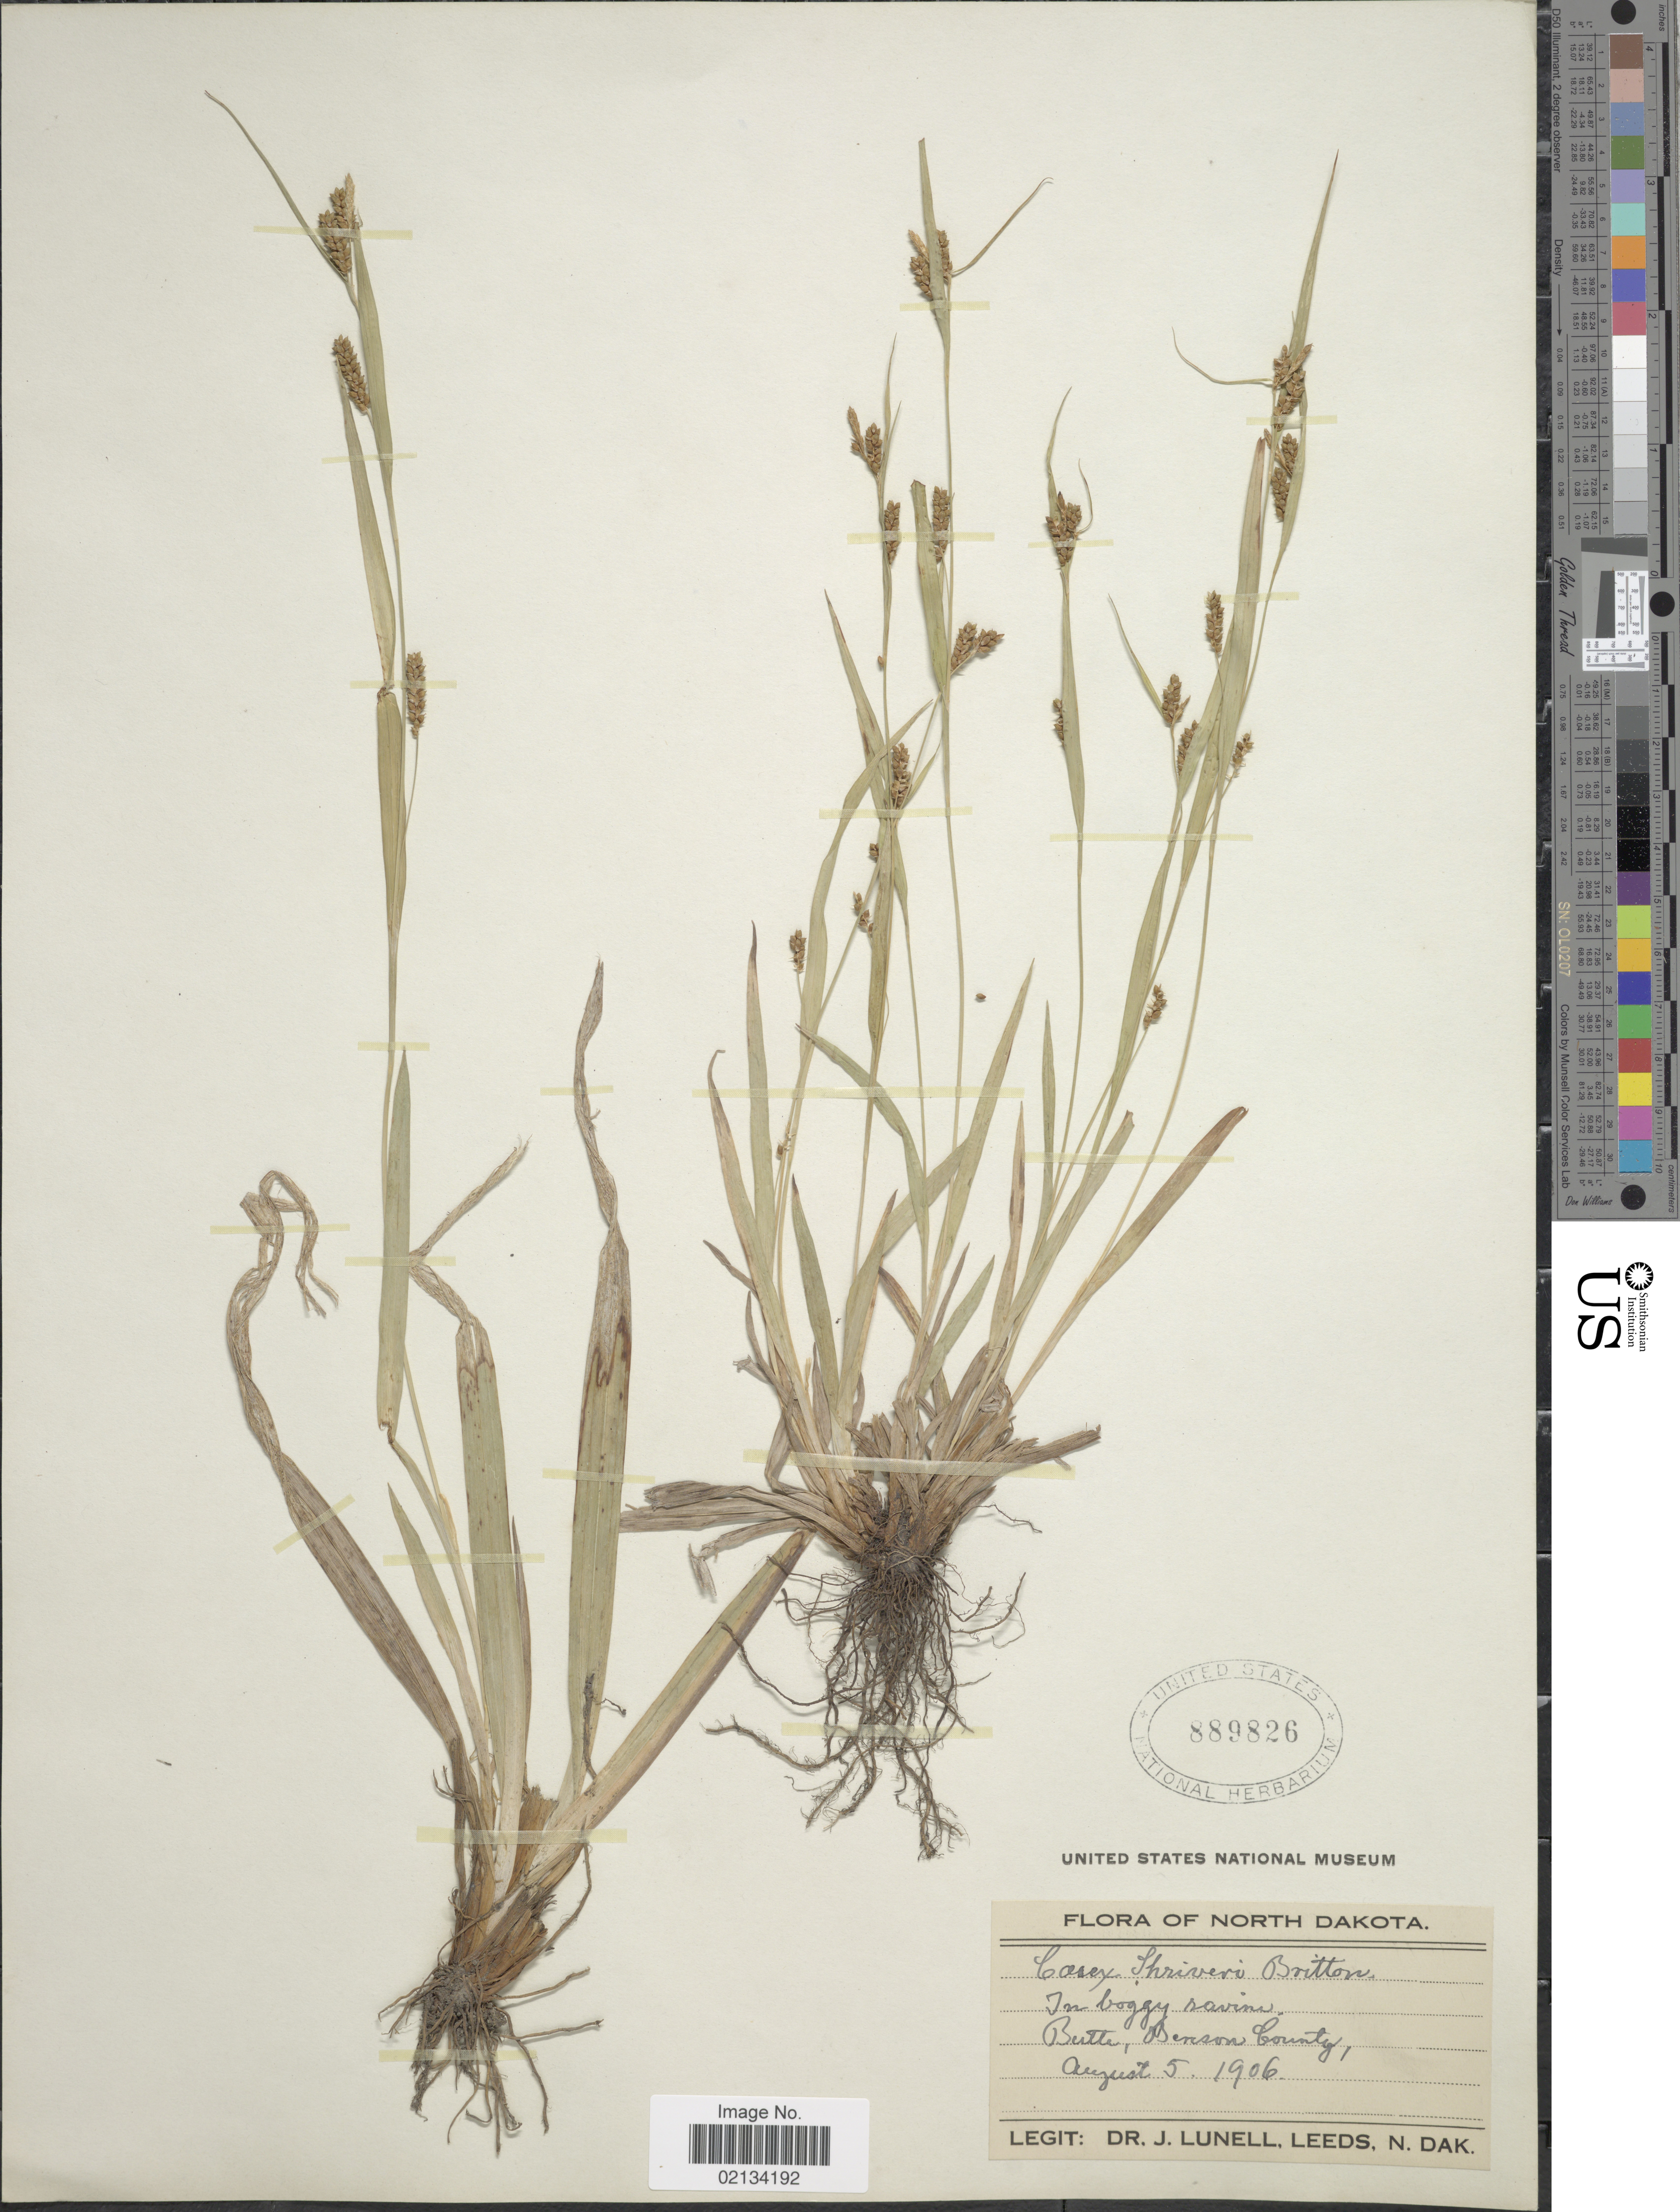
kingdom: Plantae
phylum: Tracheophyta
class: Liliopsida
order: Poales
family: Cyperaceae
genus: Carex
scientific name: Carex granularis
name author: Muhl. ex Willd.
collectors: J. Lunell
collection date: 1906-08-05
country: United States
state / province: North Dakota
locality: In boggy ravine, Butte, Benson County.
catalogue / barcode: US 889826